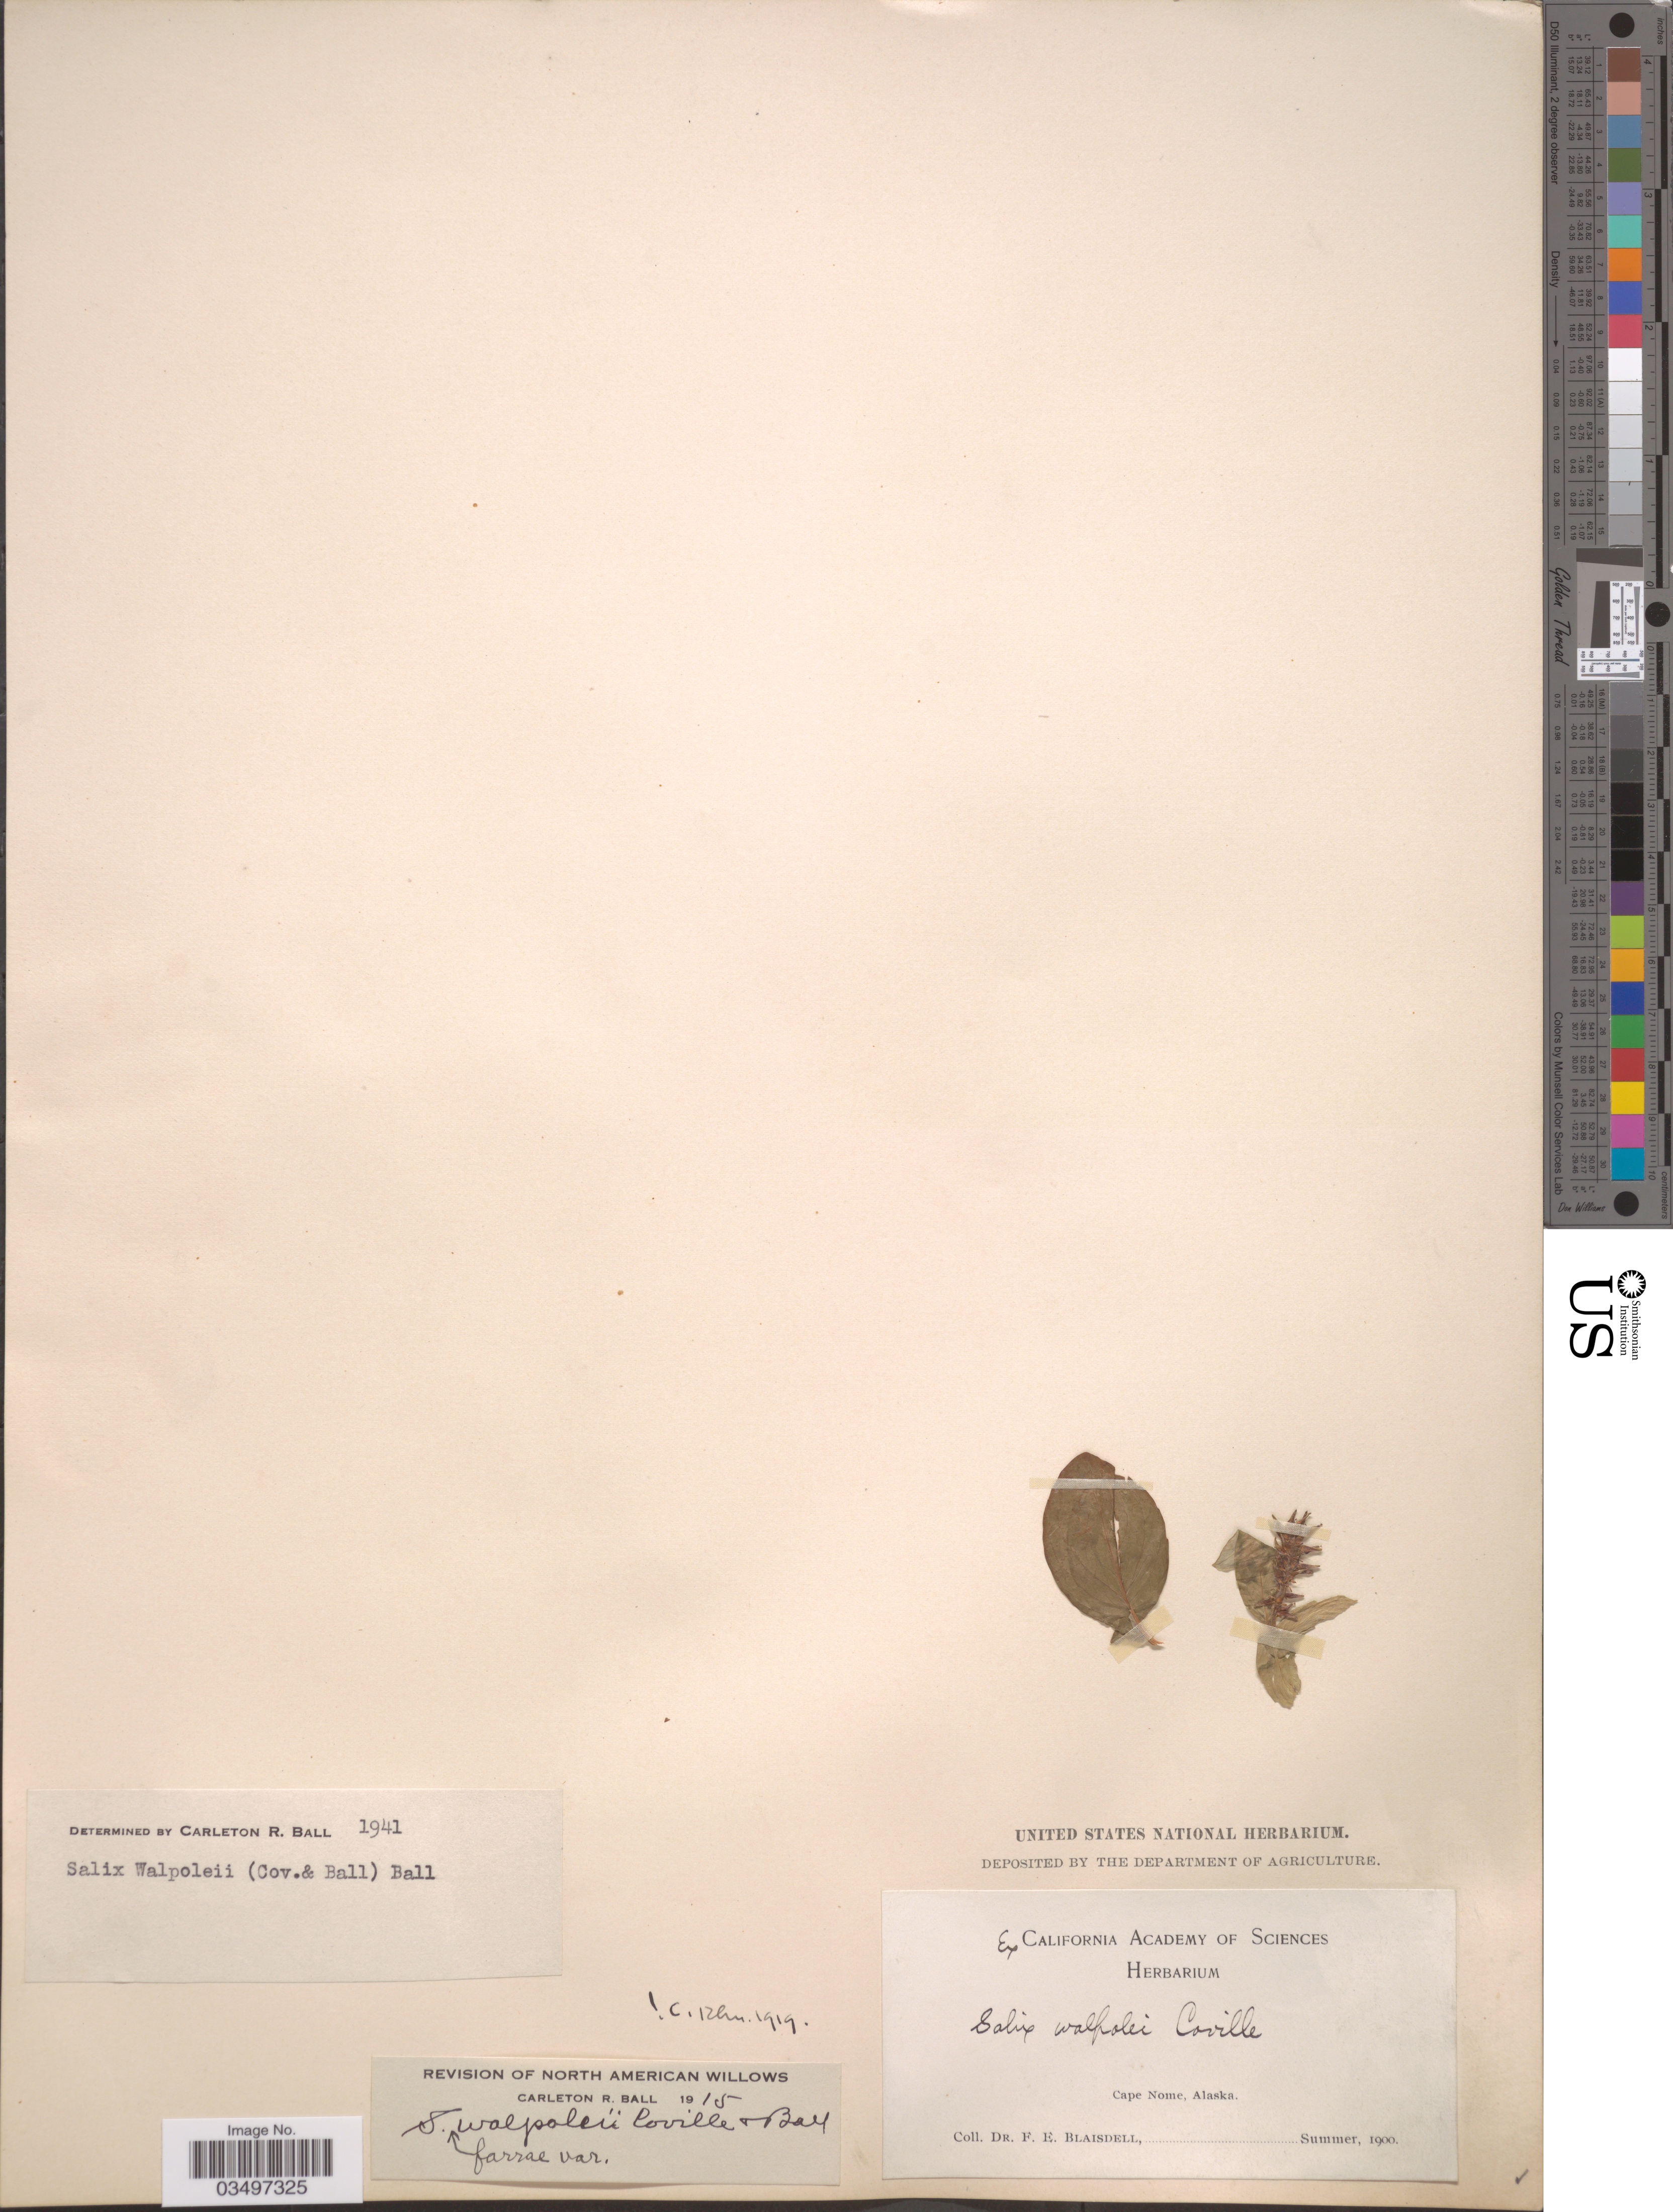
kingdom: Plantae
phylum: Tracheophyta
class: Magnoliopsida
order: Malpighiales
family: Salicaceae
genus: Salix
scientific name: Salix farrae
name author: C.R. Ball in Standl.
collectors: F. Blaisdell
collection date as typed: Summer, 1900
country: United States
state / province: Alaska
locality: Cape Nome.